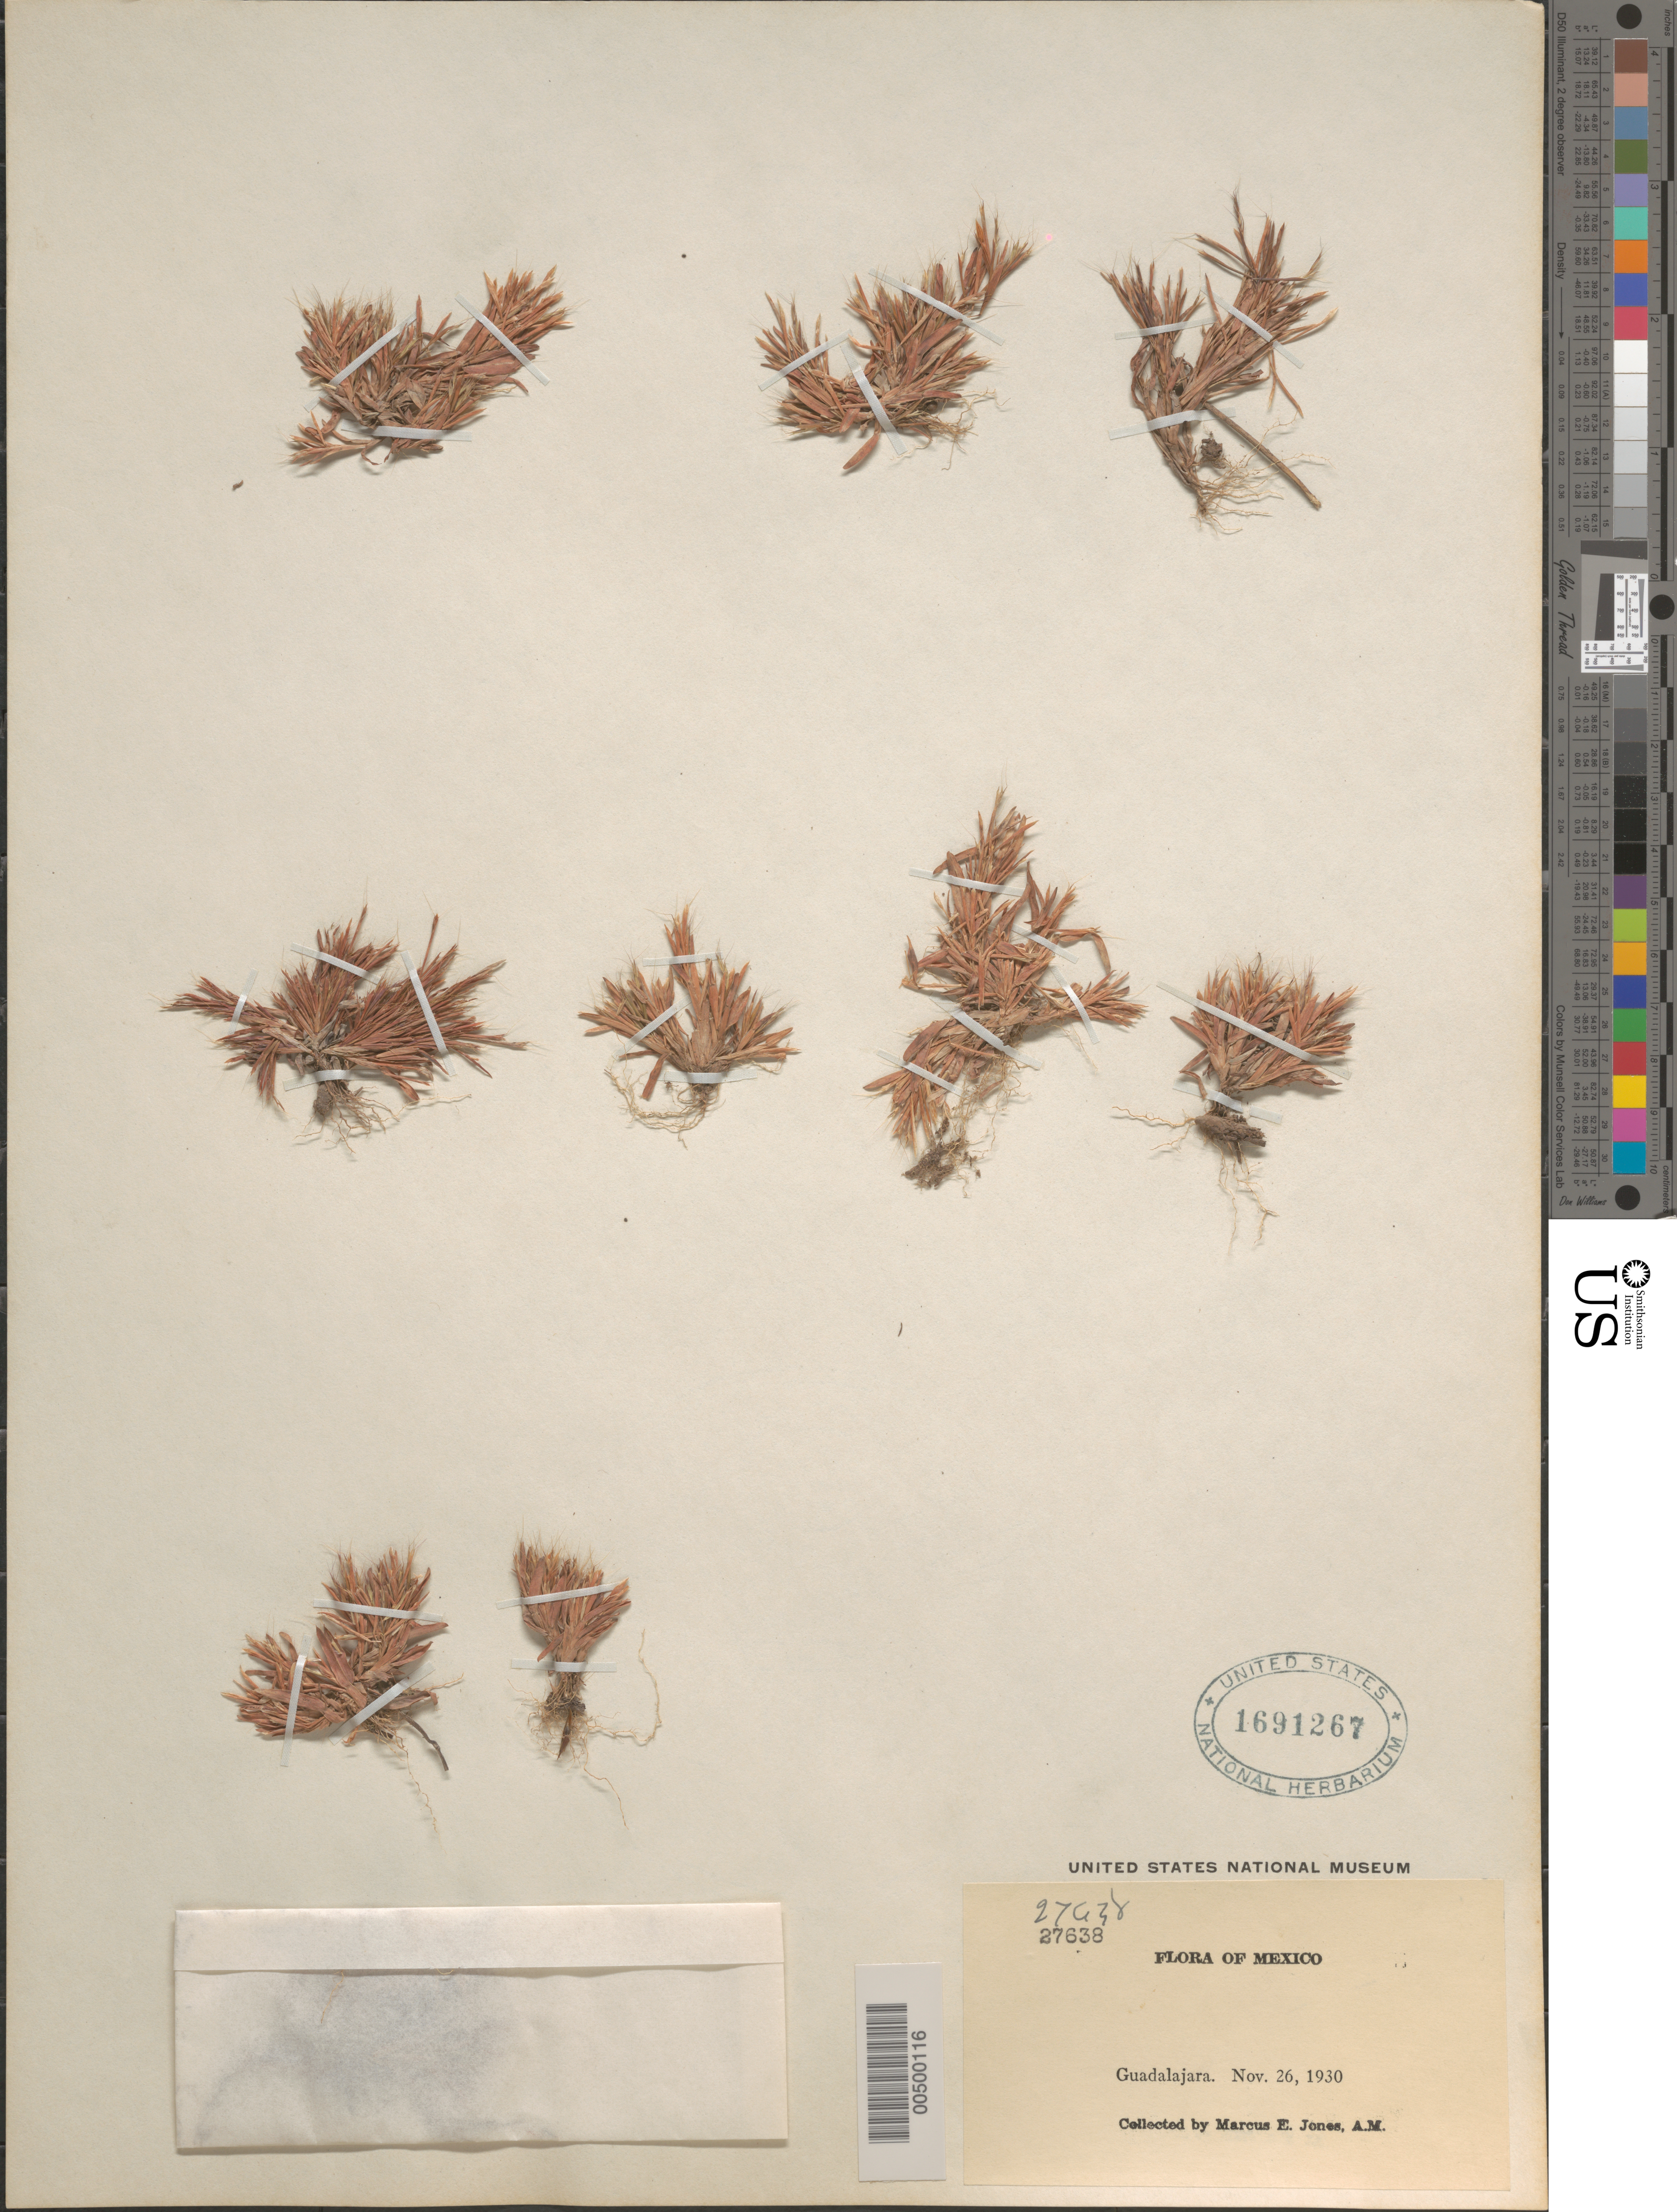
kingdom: Plantae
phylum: Tracheophyta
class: Liliopsida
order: Poales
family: Poaceae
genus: Schizachyrium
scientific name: Schizachyrium brevifolium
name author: (Sw.) Nees ex Büse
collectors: M. E. Jones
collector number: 27638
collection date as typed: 26 Nov 1930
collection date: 1930-11-26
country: Mexico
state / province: Jalisco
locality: Guadalajara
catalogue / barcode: US 1691267